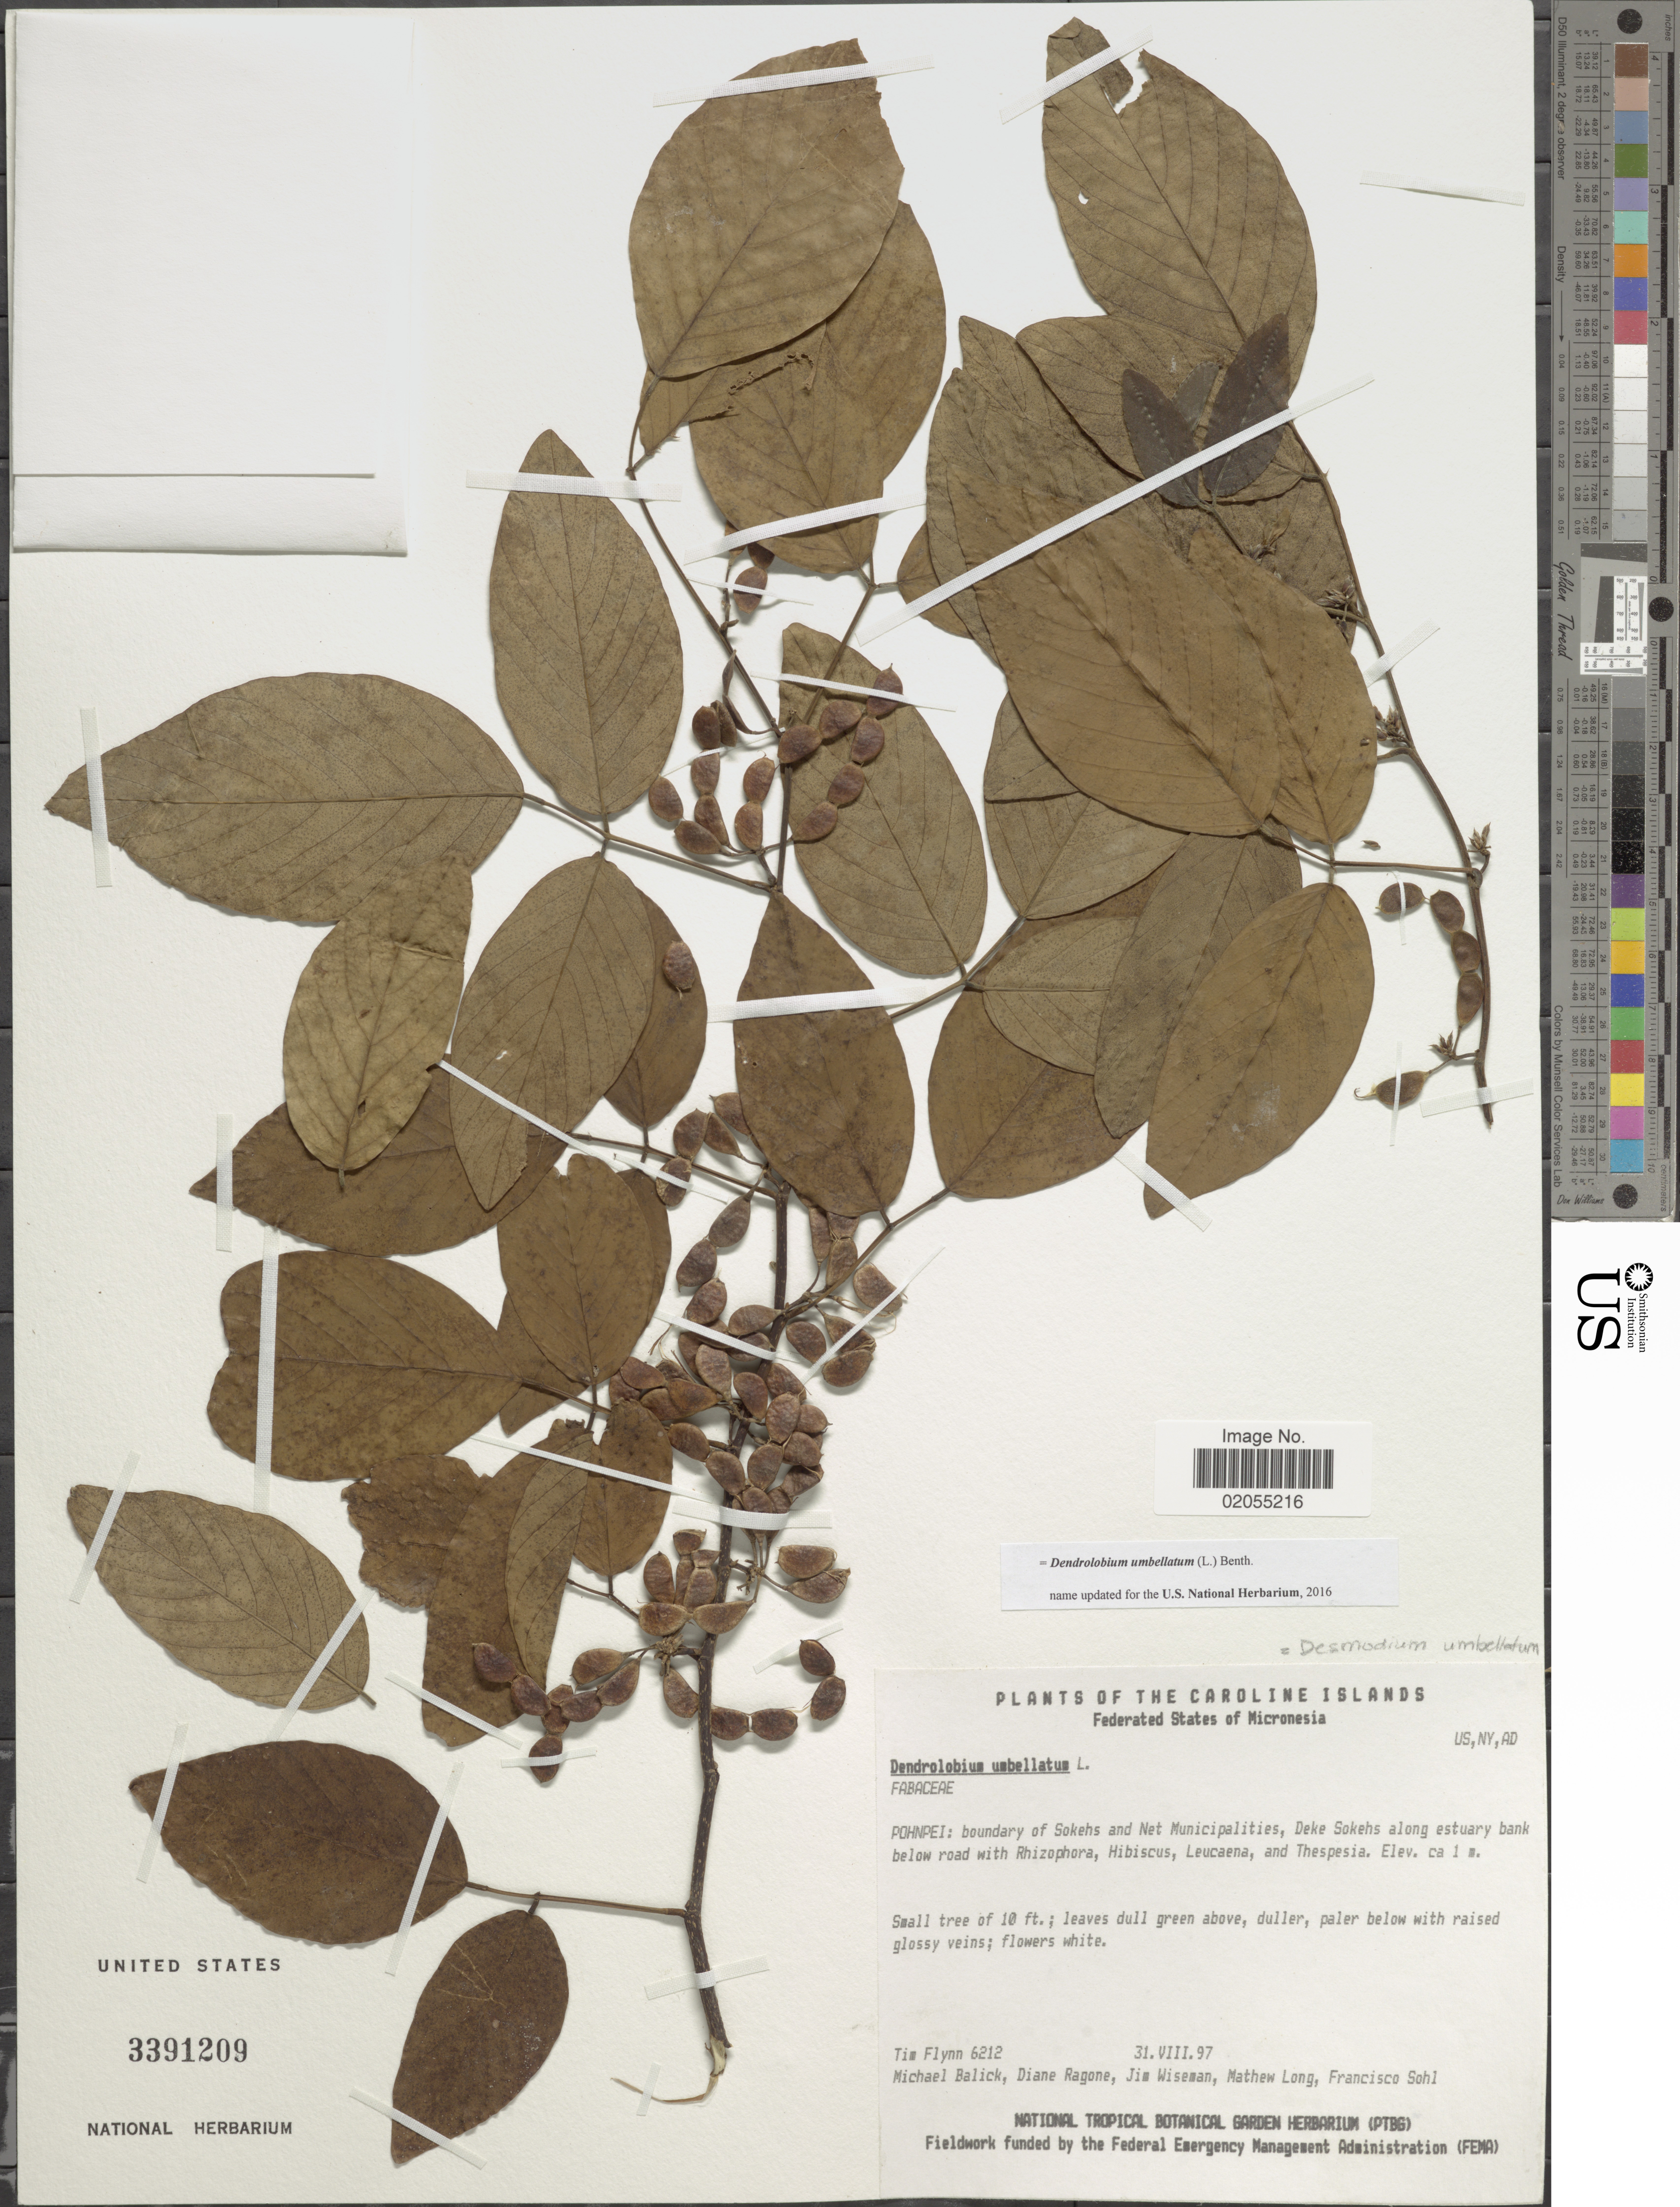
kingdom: Plantae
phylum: Tracheophyta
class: Magnoliopsida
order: Fabales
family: Fabaceae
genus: Dendrolobium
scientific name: Dendrolobium umbellatum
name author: (L.) Benth.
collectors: T. Flynn, M. J. Balick, D. Ragone, J. Wiseman & et al.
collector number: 6212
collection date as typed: Transcribed d/m/y: 31/8/97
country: Micronesia, Federated States of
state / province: Pohnpei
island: Pohnpei [Ponape]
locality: Caroline Islands, Federated States of Micronesia, boundary of Sokehs and Net Municipalities, Deke Sokehs along estuary bank below road with Rhizophora, Hibiscus, Leucaena and Thespesia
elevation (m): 1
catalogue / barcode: US 3391209